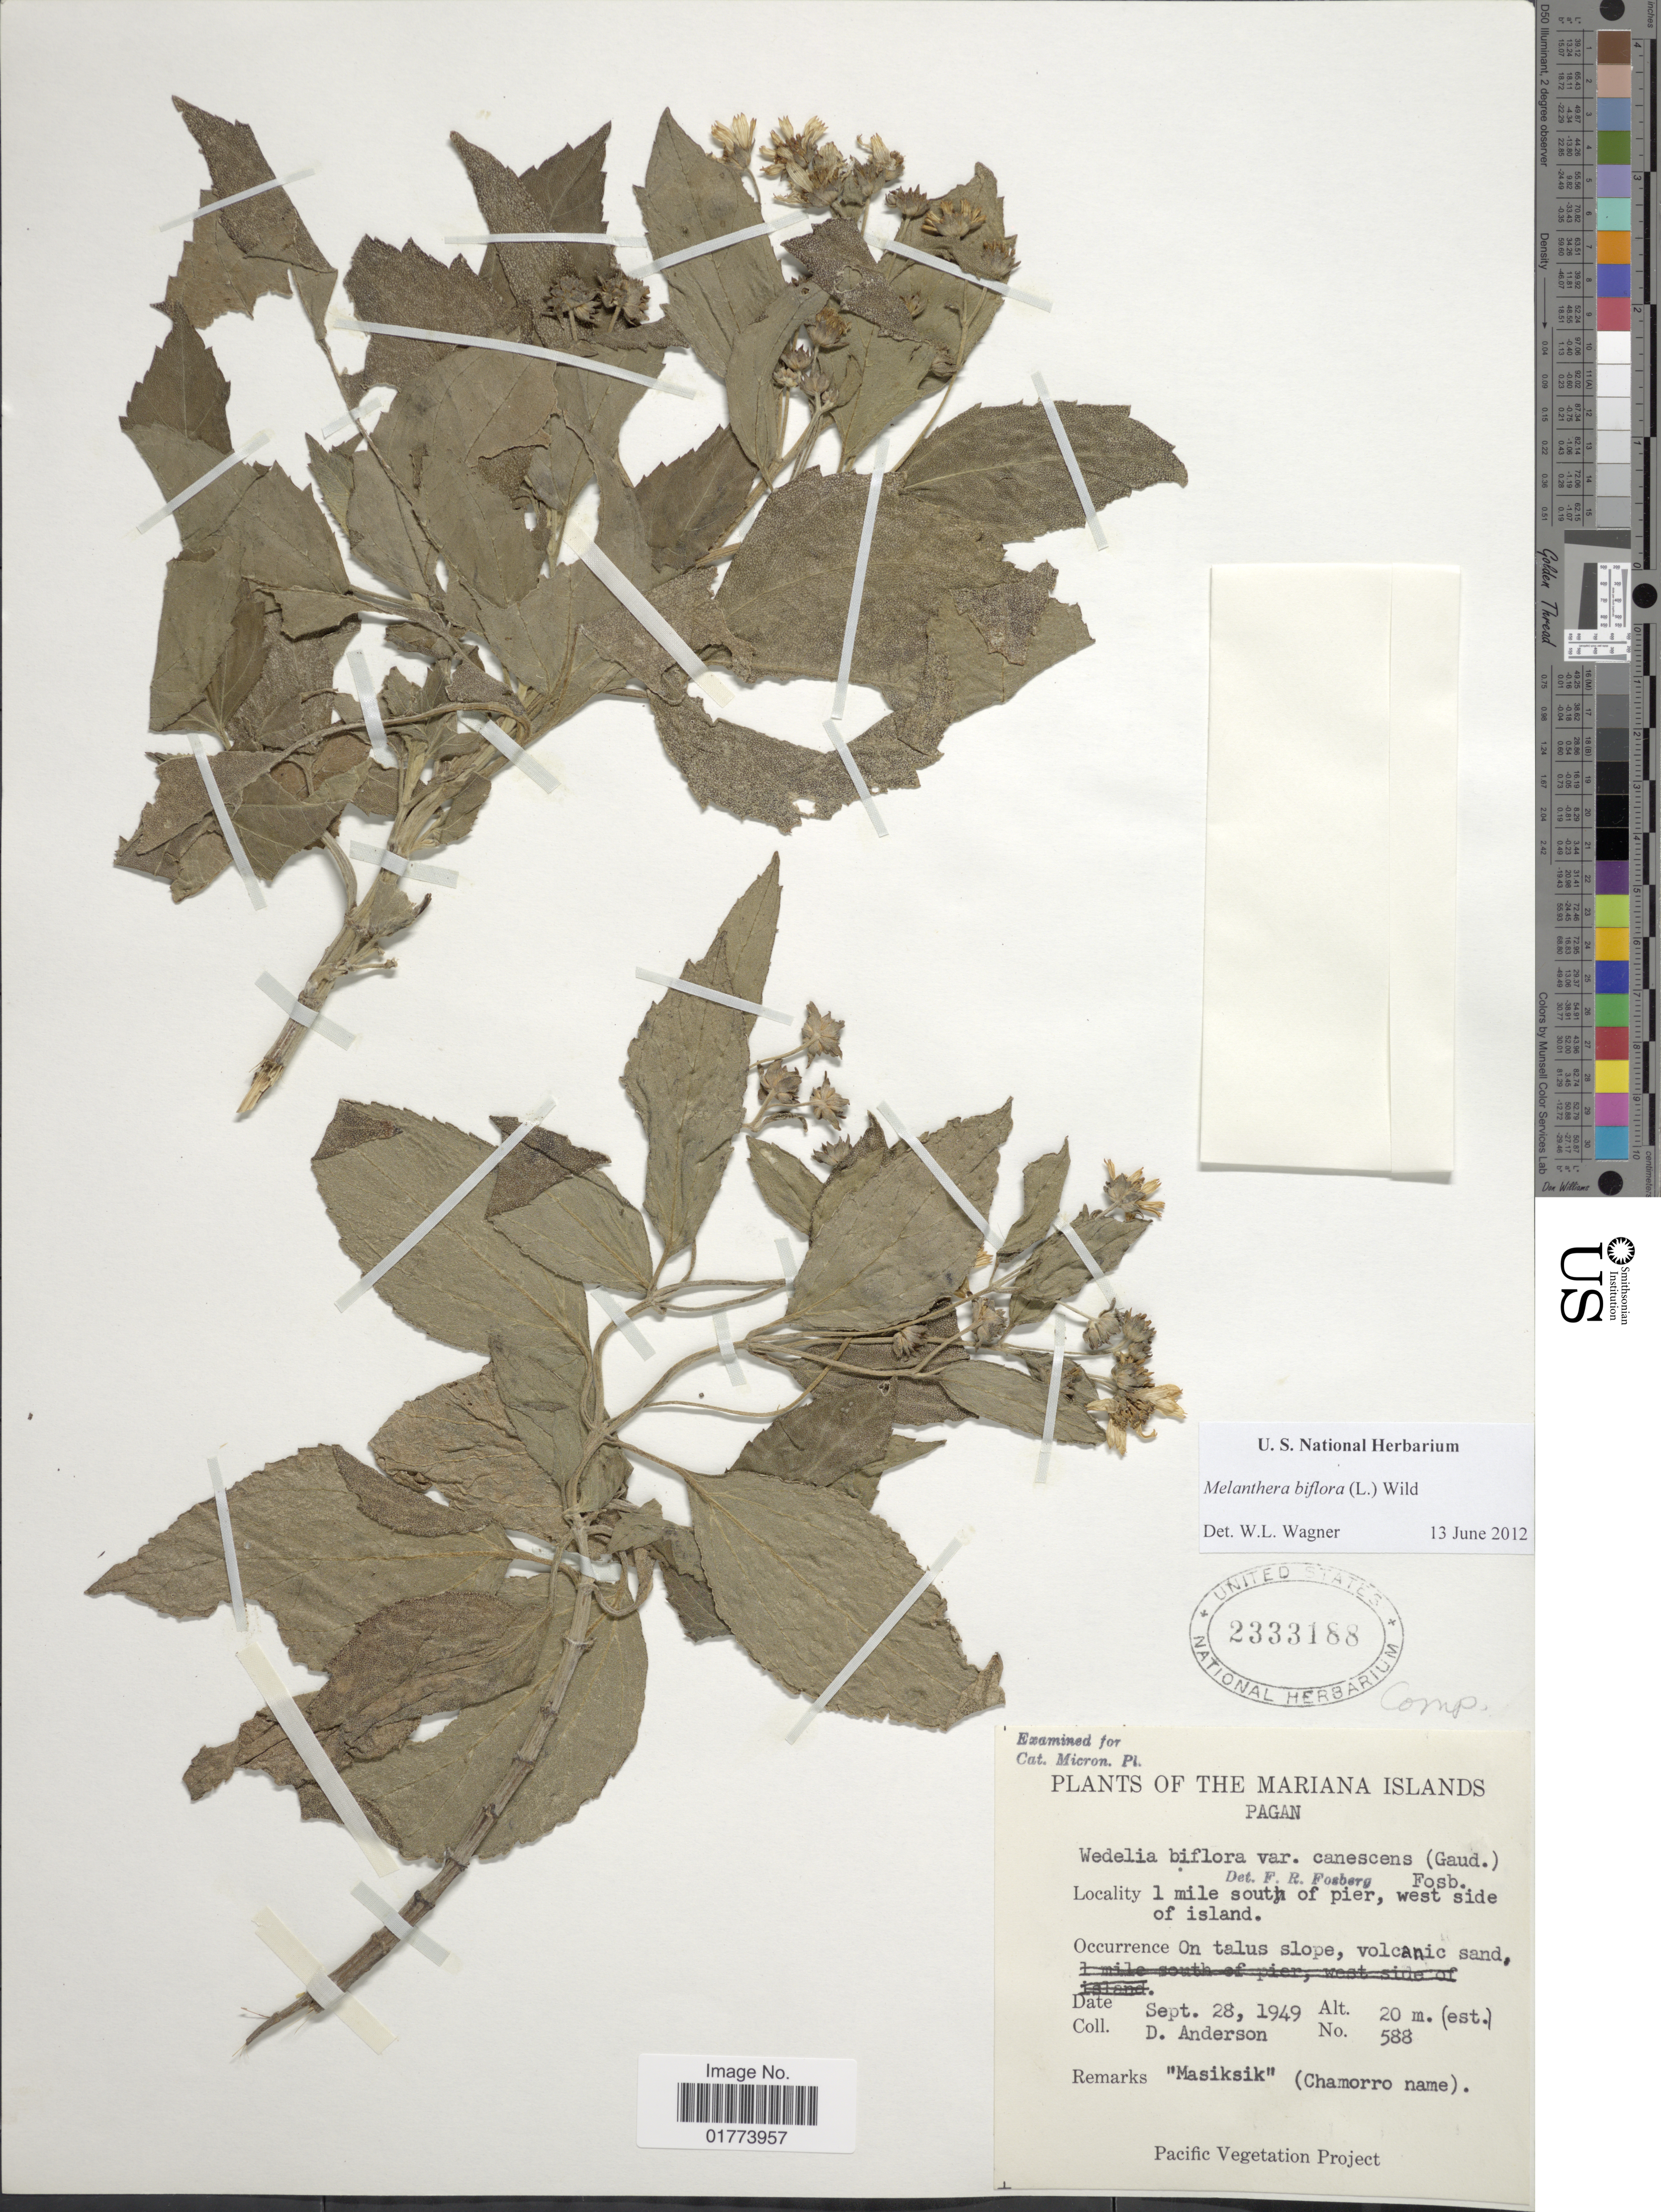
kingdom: Plantae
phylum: Tracheophyta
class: Magnoliopsida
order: Asterales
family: Asteraceae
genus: Wollastonia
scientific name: Wollastonia uniflora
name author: (Willd.) Orchard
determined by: Wagner, W. L., (BOT), Smithsonian Institution - National Museum of Natural History (UNITED STATES)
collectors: D. Anderson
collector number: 588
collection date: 1949-09-28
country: Northern Mariana Islands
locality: Mariana Islands, Pagan, 1 mile south of Pier, west side of island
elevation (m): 20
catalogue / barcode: US 2333188